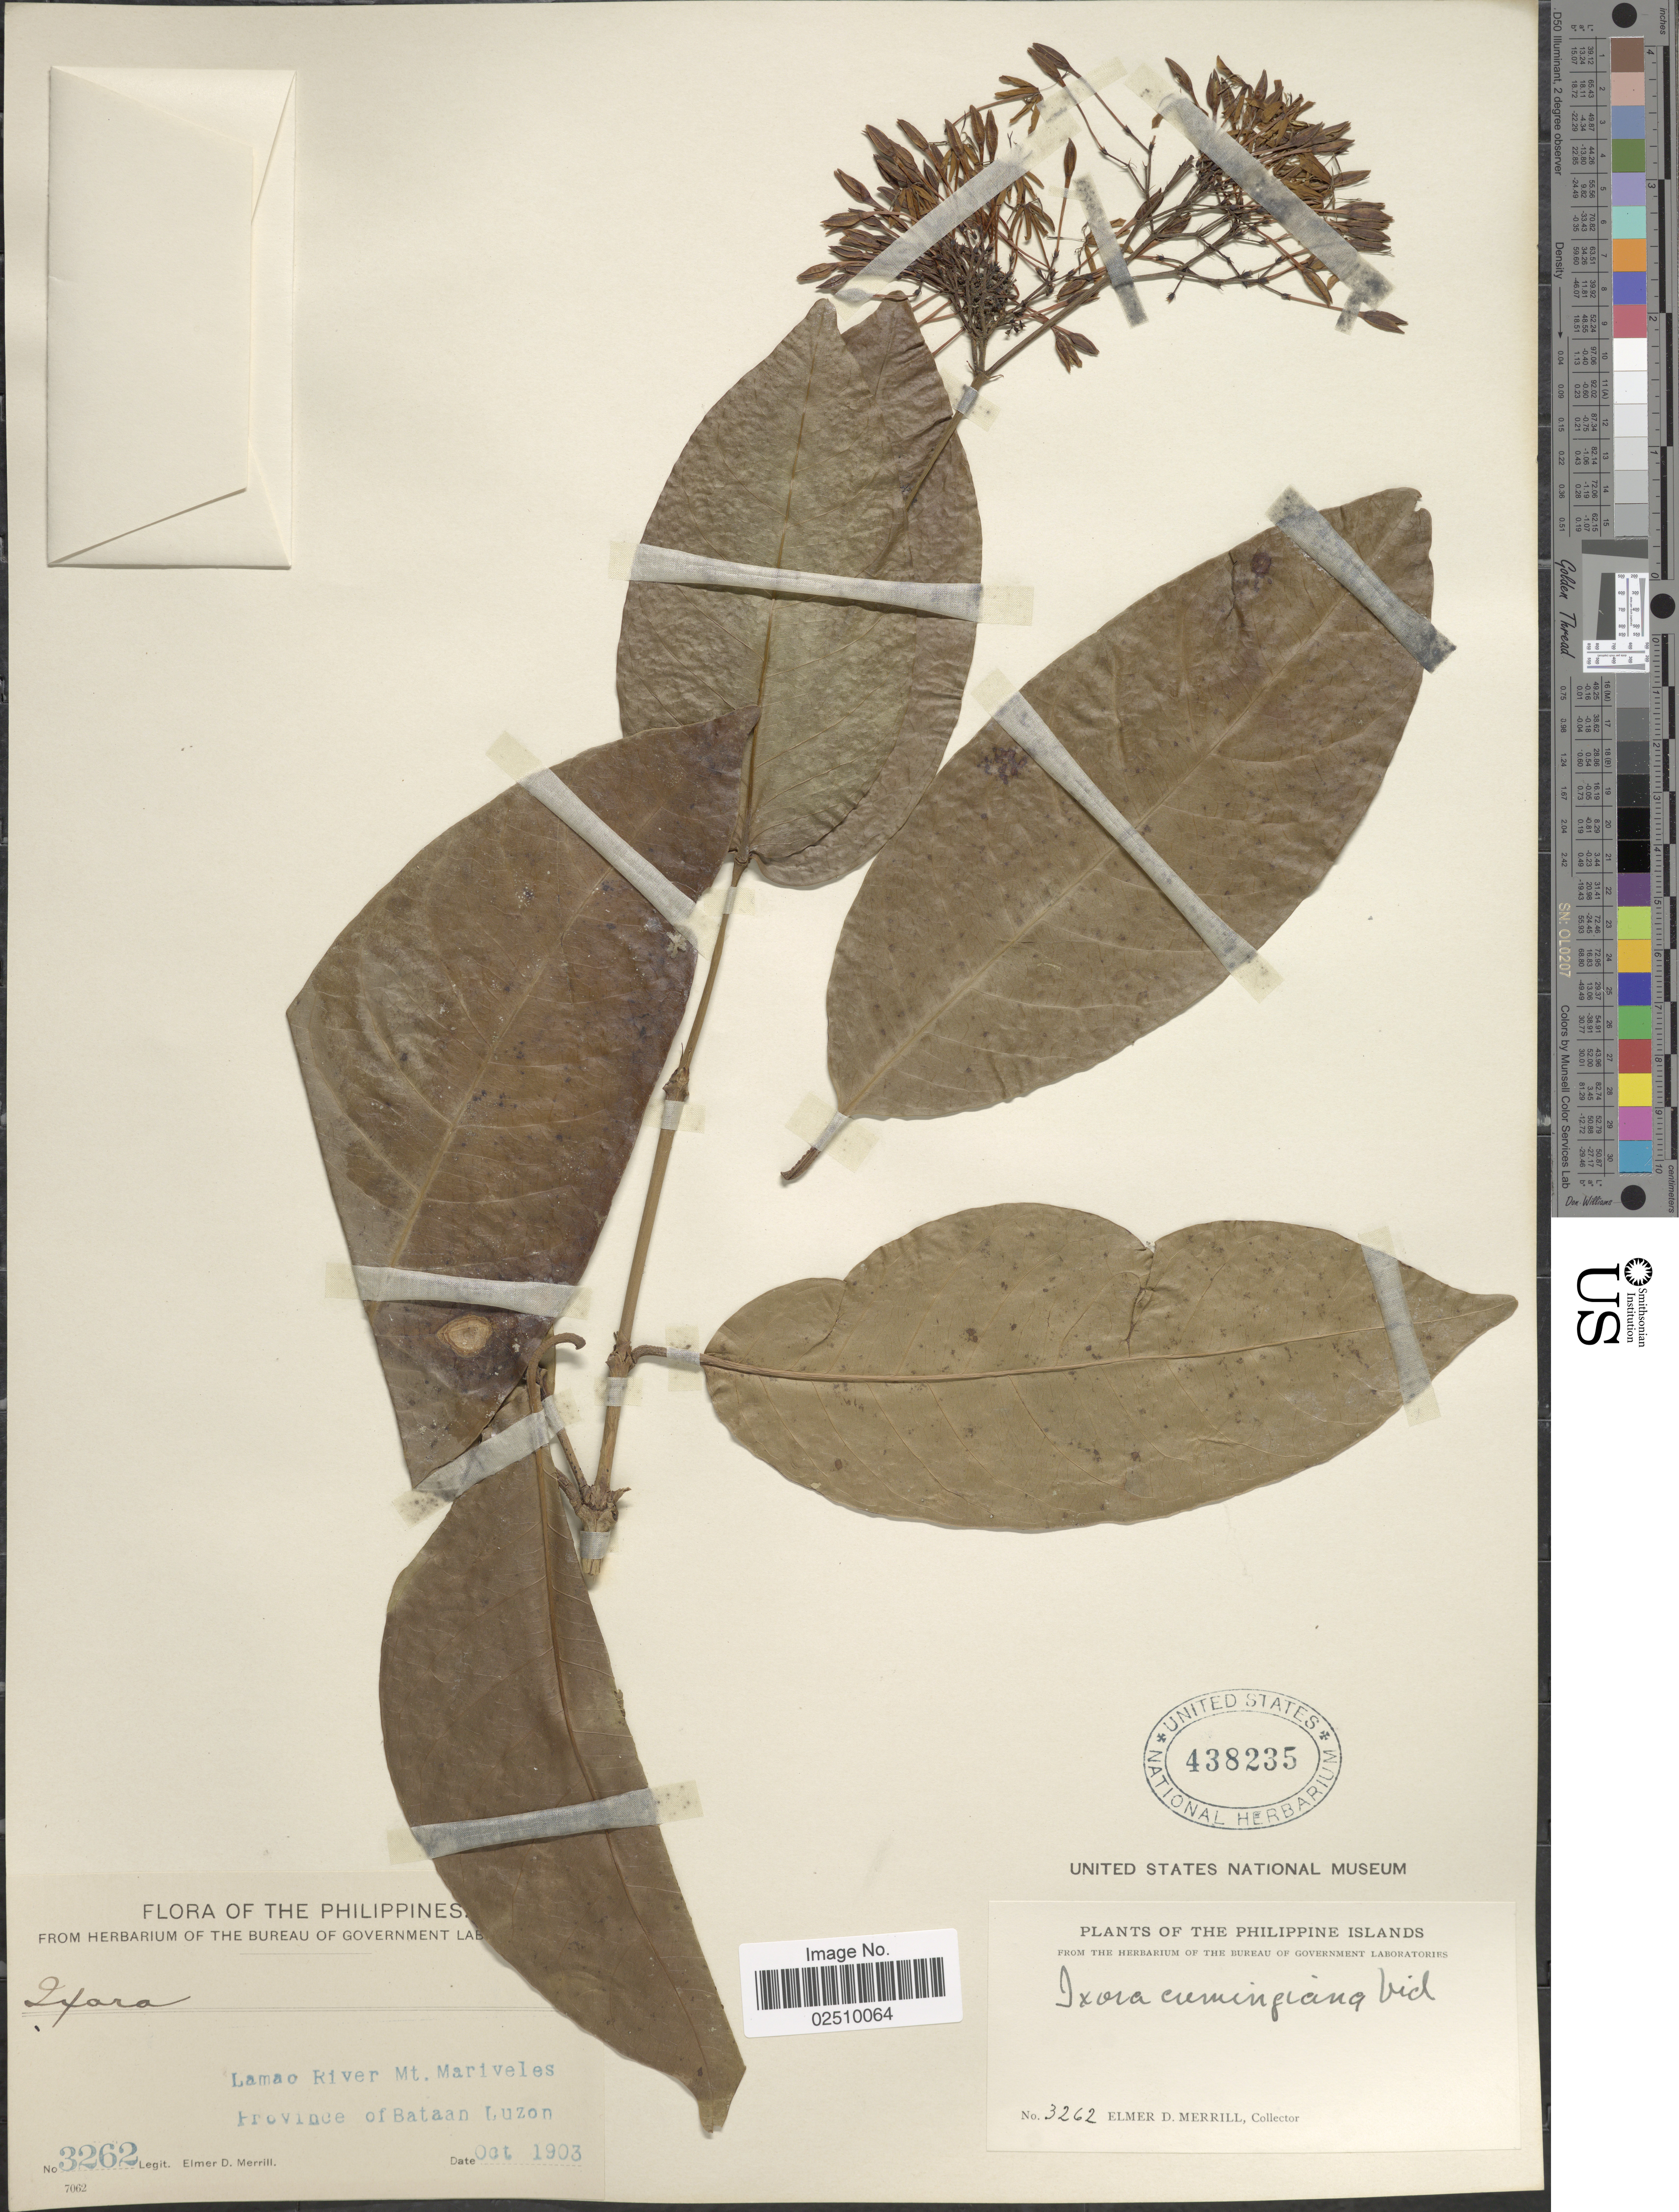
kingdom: Plantae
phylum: Tracheophyta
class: Magnoliopsida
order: Gentianales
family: Rubiaceae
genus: Ixora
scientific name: Ixora cumingiana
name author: S. Vidal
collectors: E. D. Merrill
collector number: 3262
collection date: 1903-10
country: Philippines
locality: Lamao River Mt. Mariveles, Province of Bataan, Luzon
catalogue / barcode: US 438235